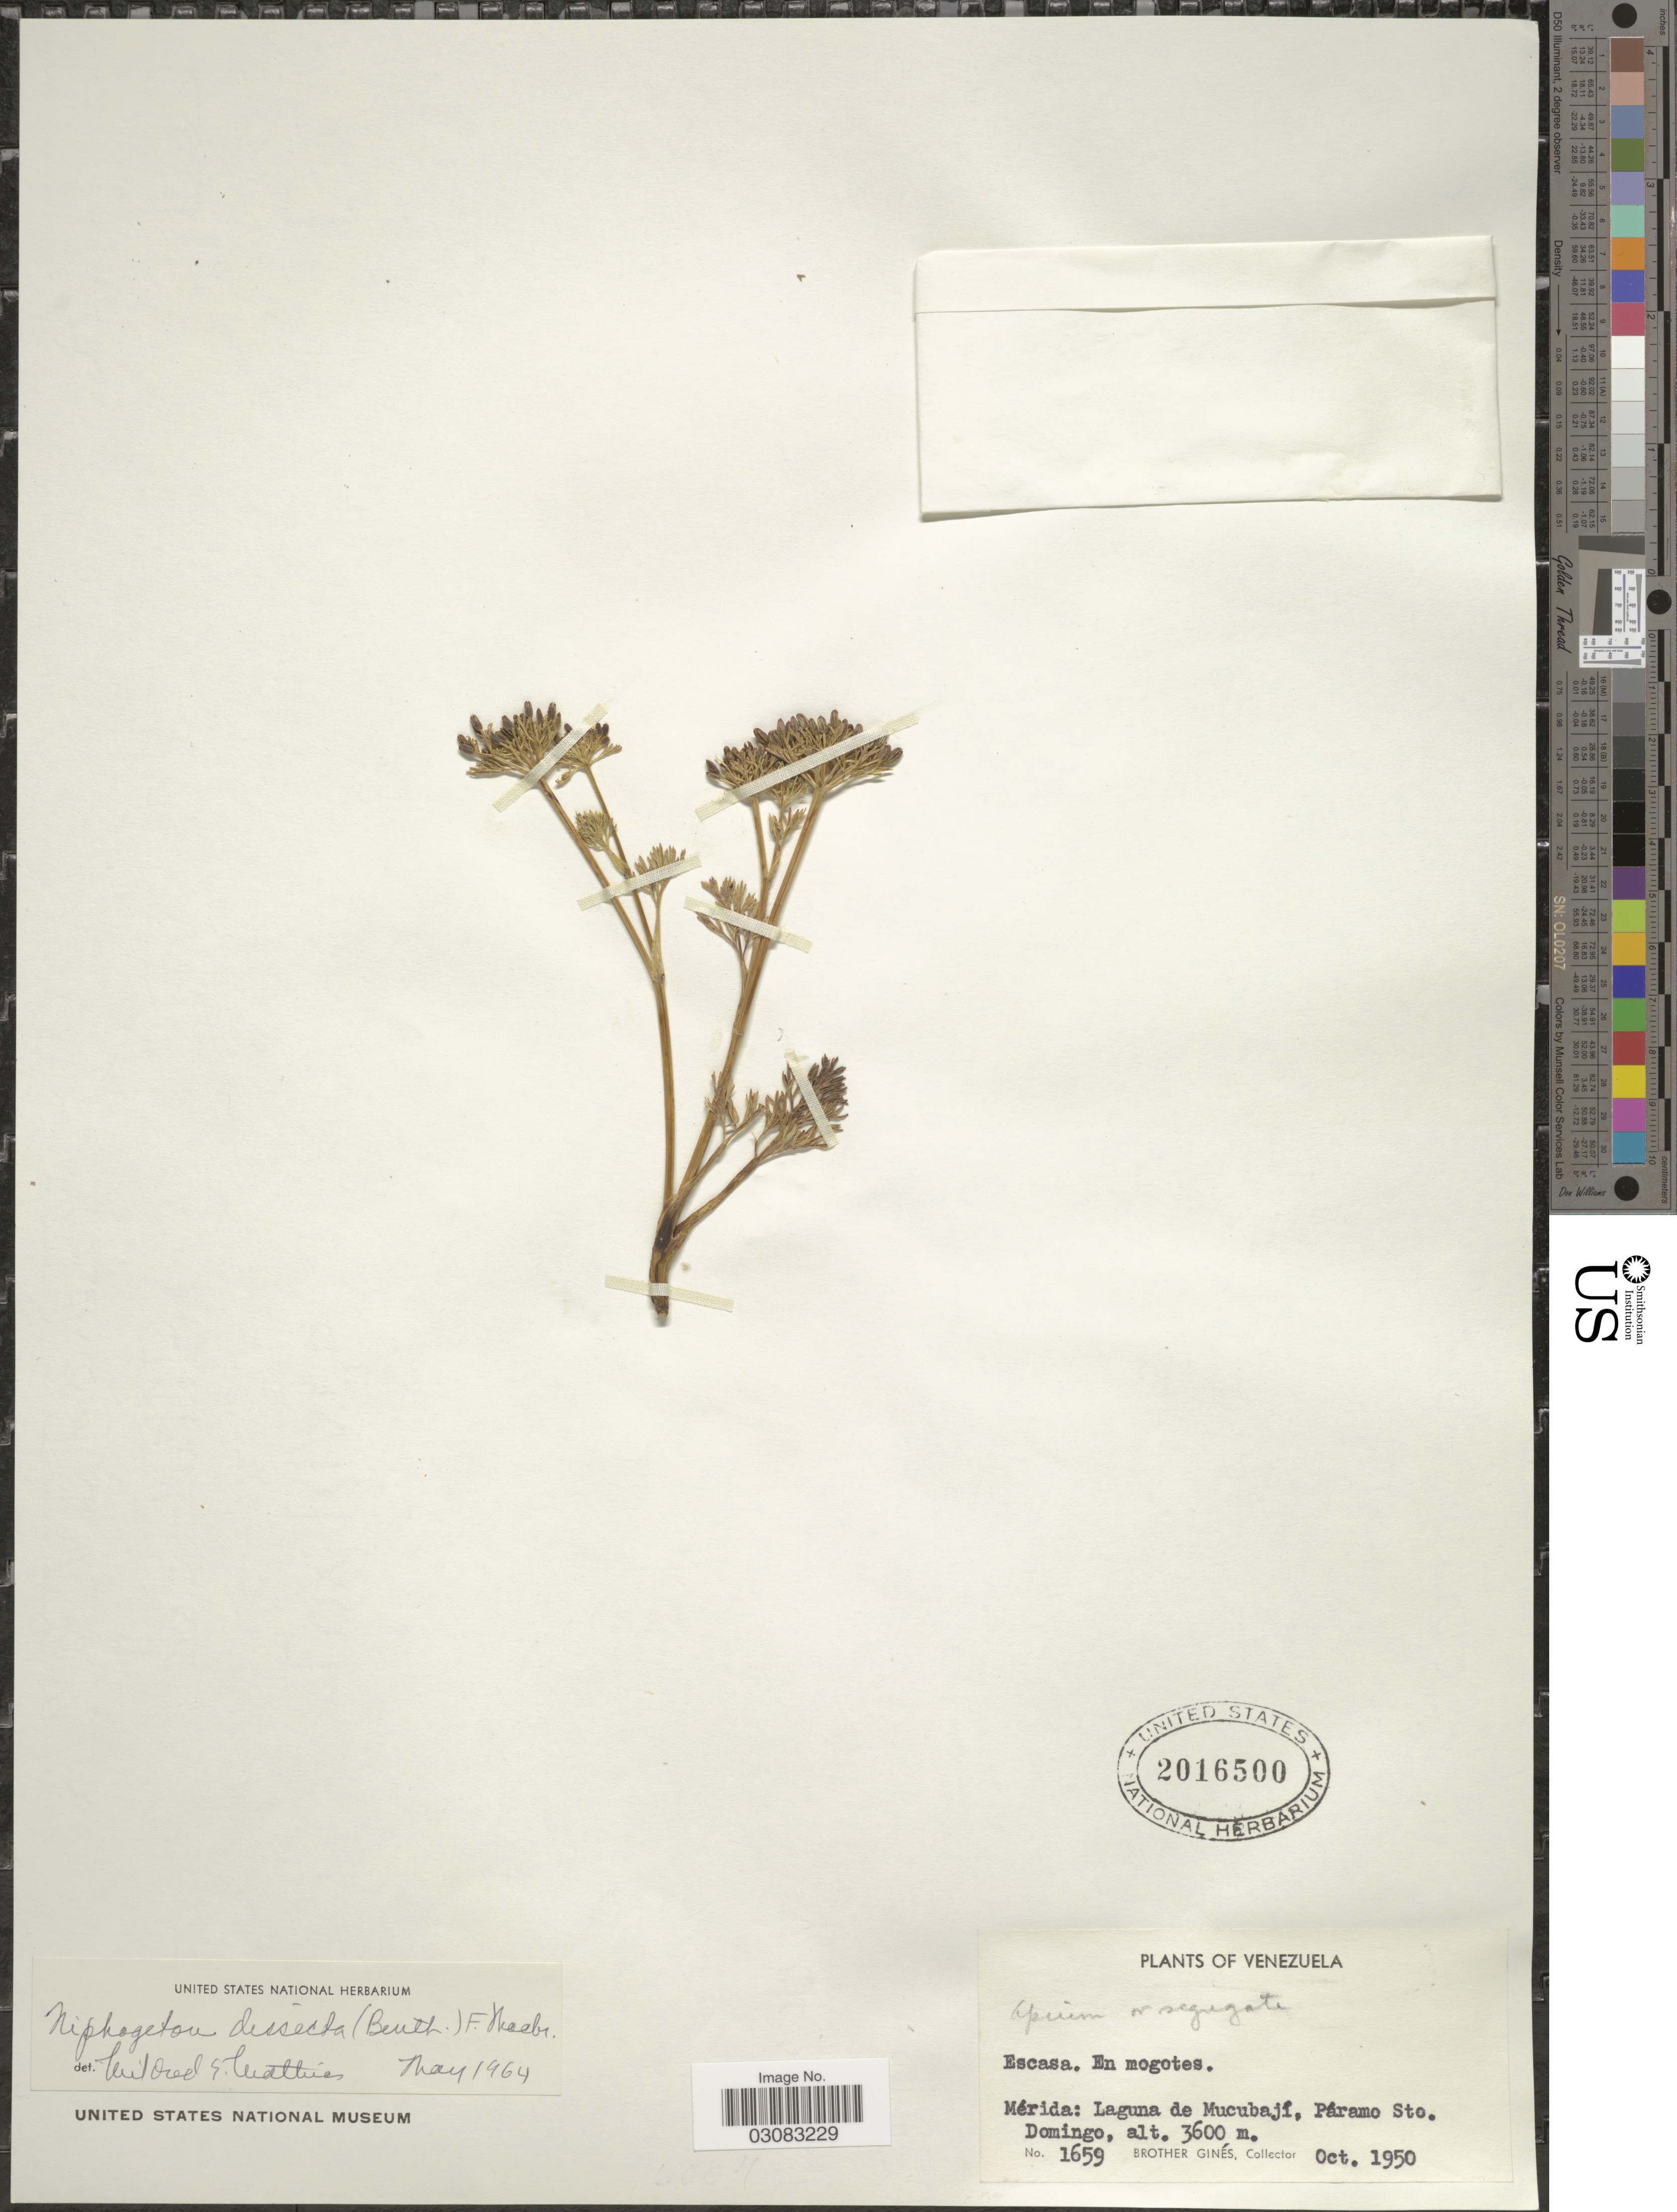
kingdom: Plantae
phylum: Tracheophyta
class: Magnoliopsida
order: Apiales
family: Apiaceae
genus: Niphogeton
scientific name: Niphogeton dissecta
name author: (Benth.) J.F. Macbr.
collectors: Bro. Gines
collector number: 1659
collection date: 1950-10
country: Venezuela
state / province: Mérida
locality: Mérida: Laguna de Mucubají, Páramo Sto. Domingo.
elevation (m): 3600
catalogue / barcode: US 2016500